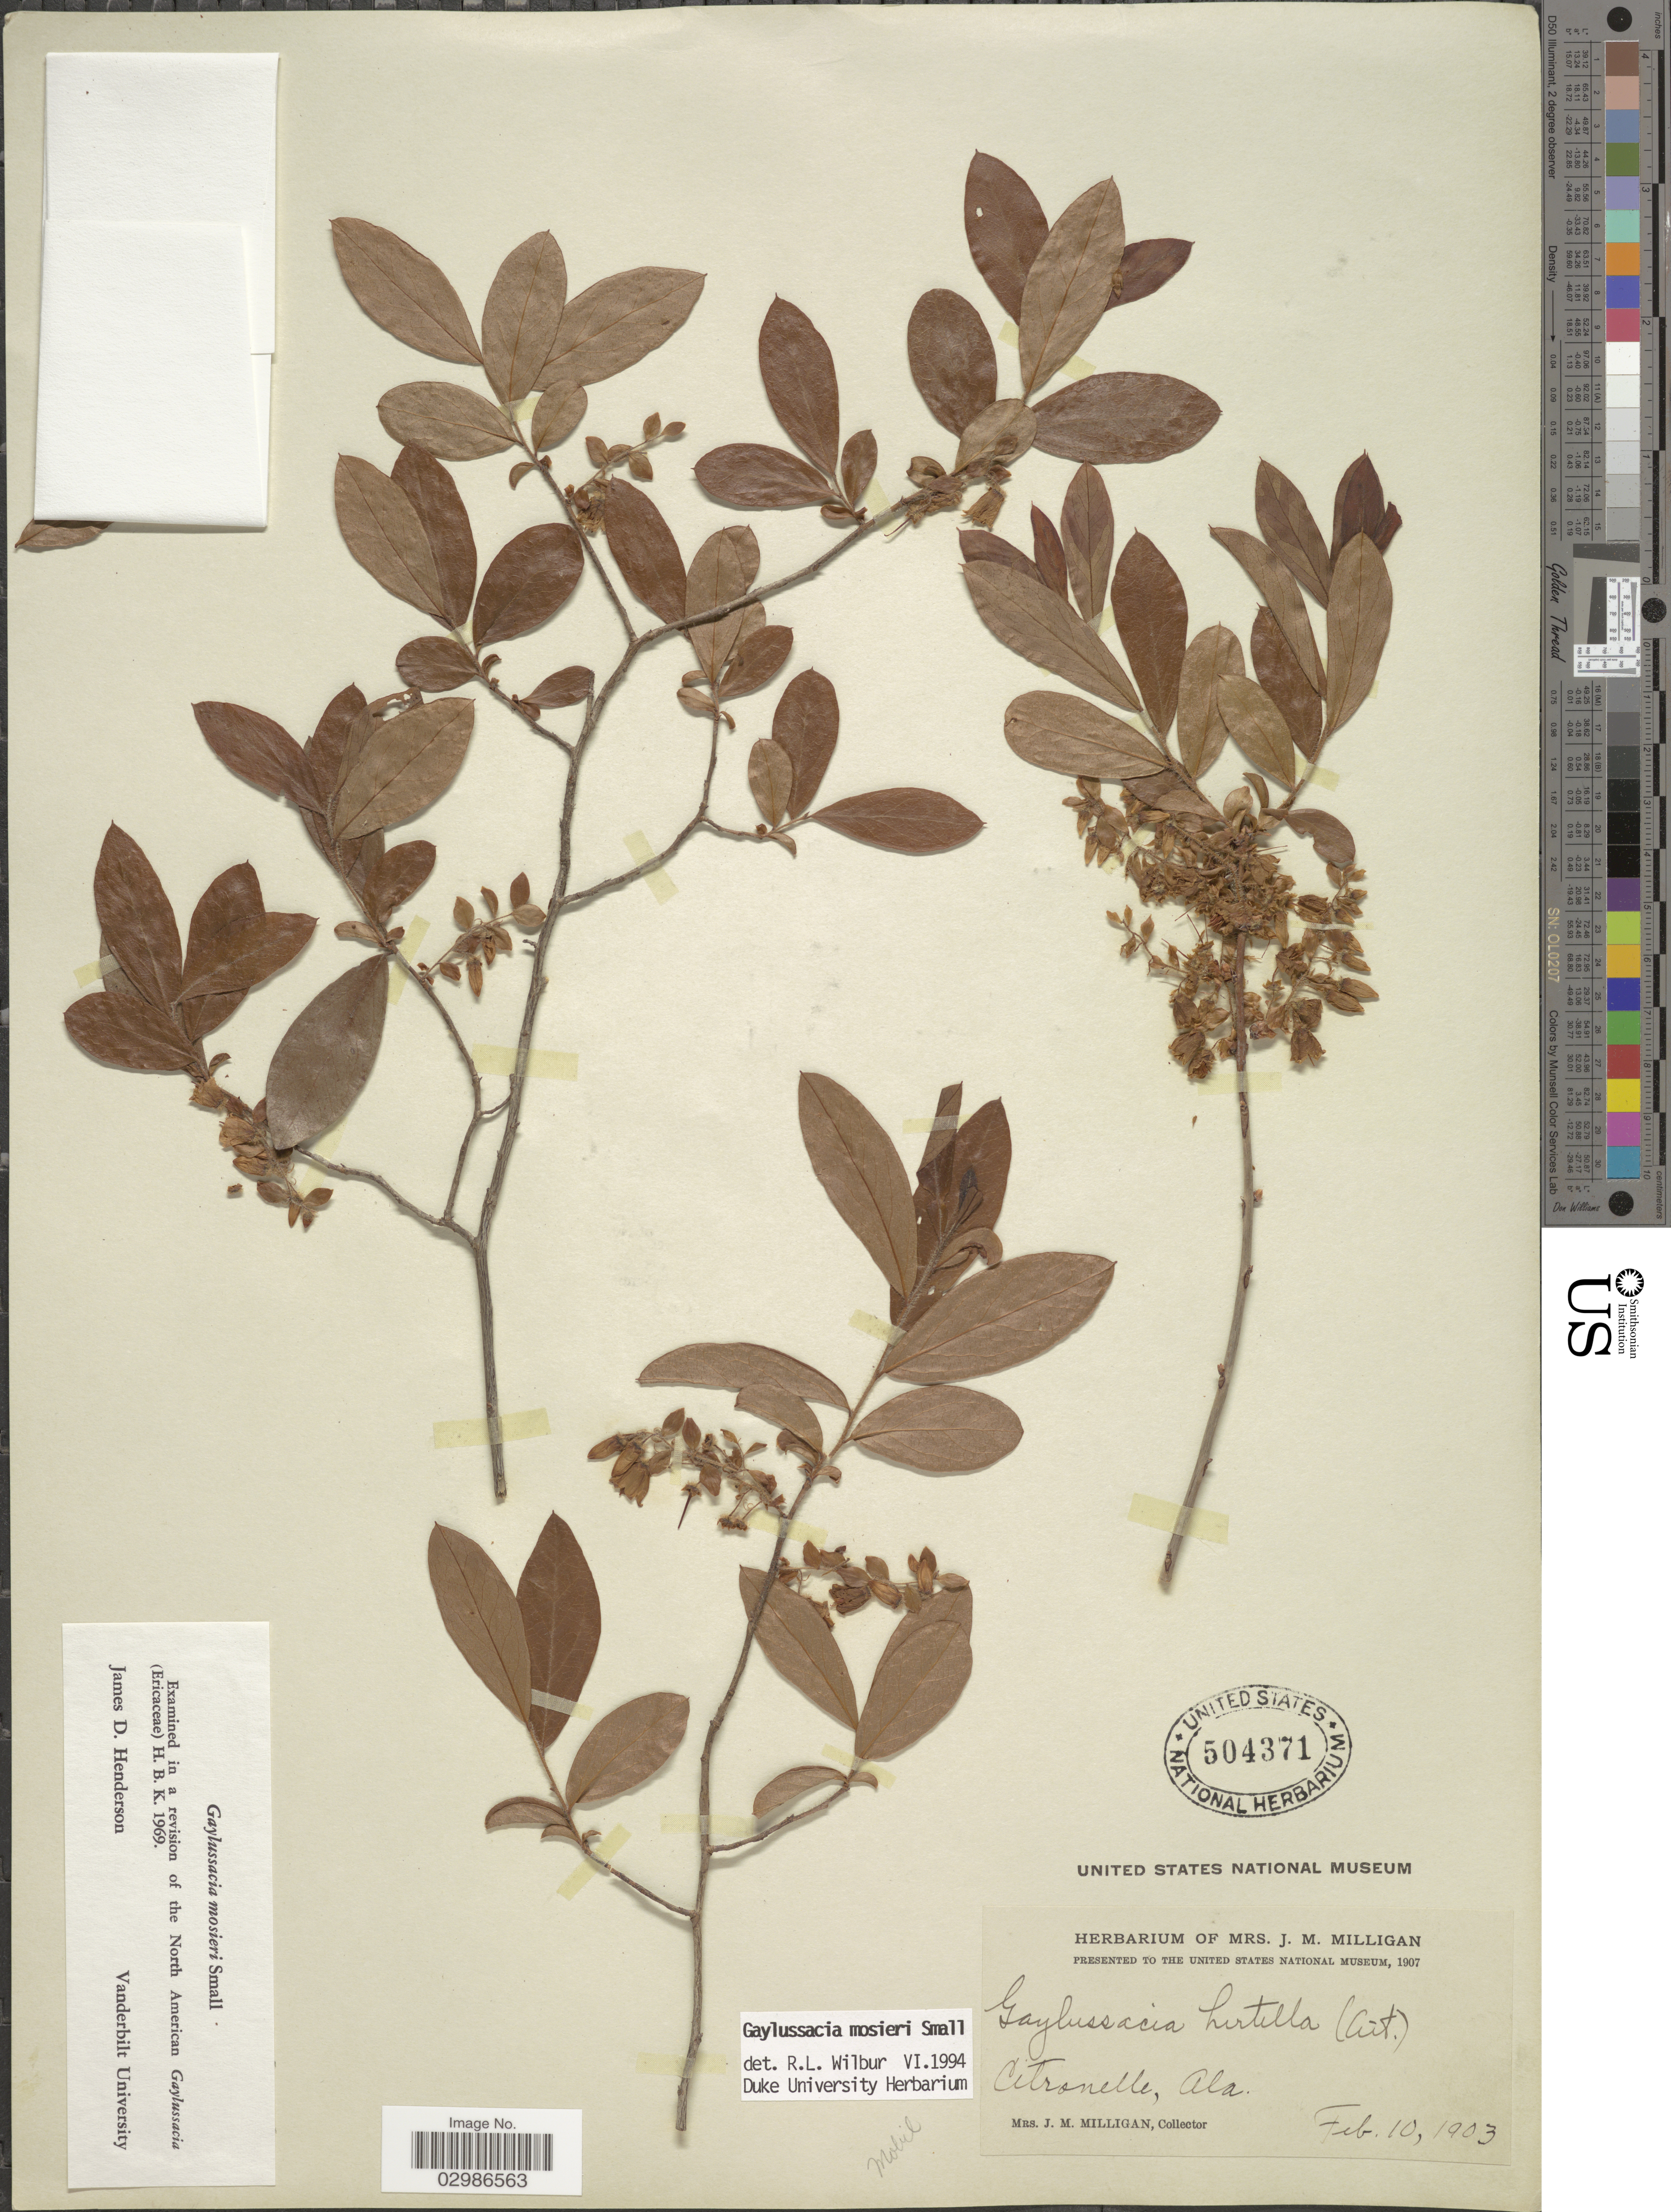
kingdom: Plantae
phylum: Tracheophyta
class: Magnoliopsida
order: Ericales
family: Ericaceae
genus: Gaylussacia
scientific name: Gaylussacia mosieri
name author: Small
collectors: J. Milligan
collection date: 1903-02-10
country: United States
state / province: Alabama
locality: Citronelle. Mobile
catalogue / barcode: US 504371